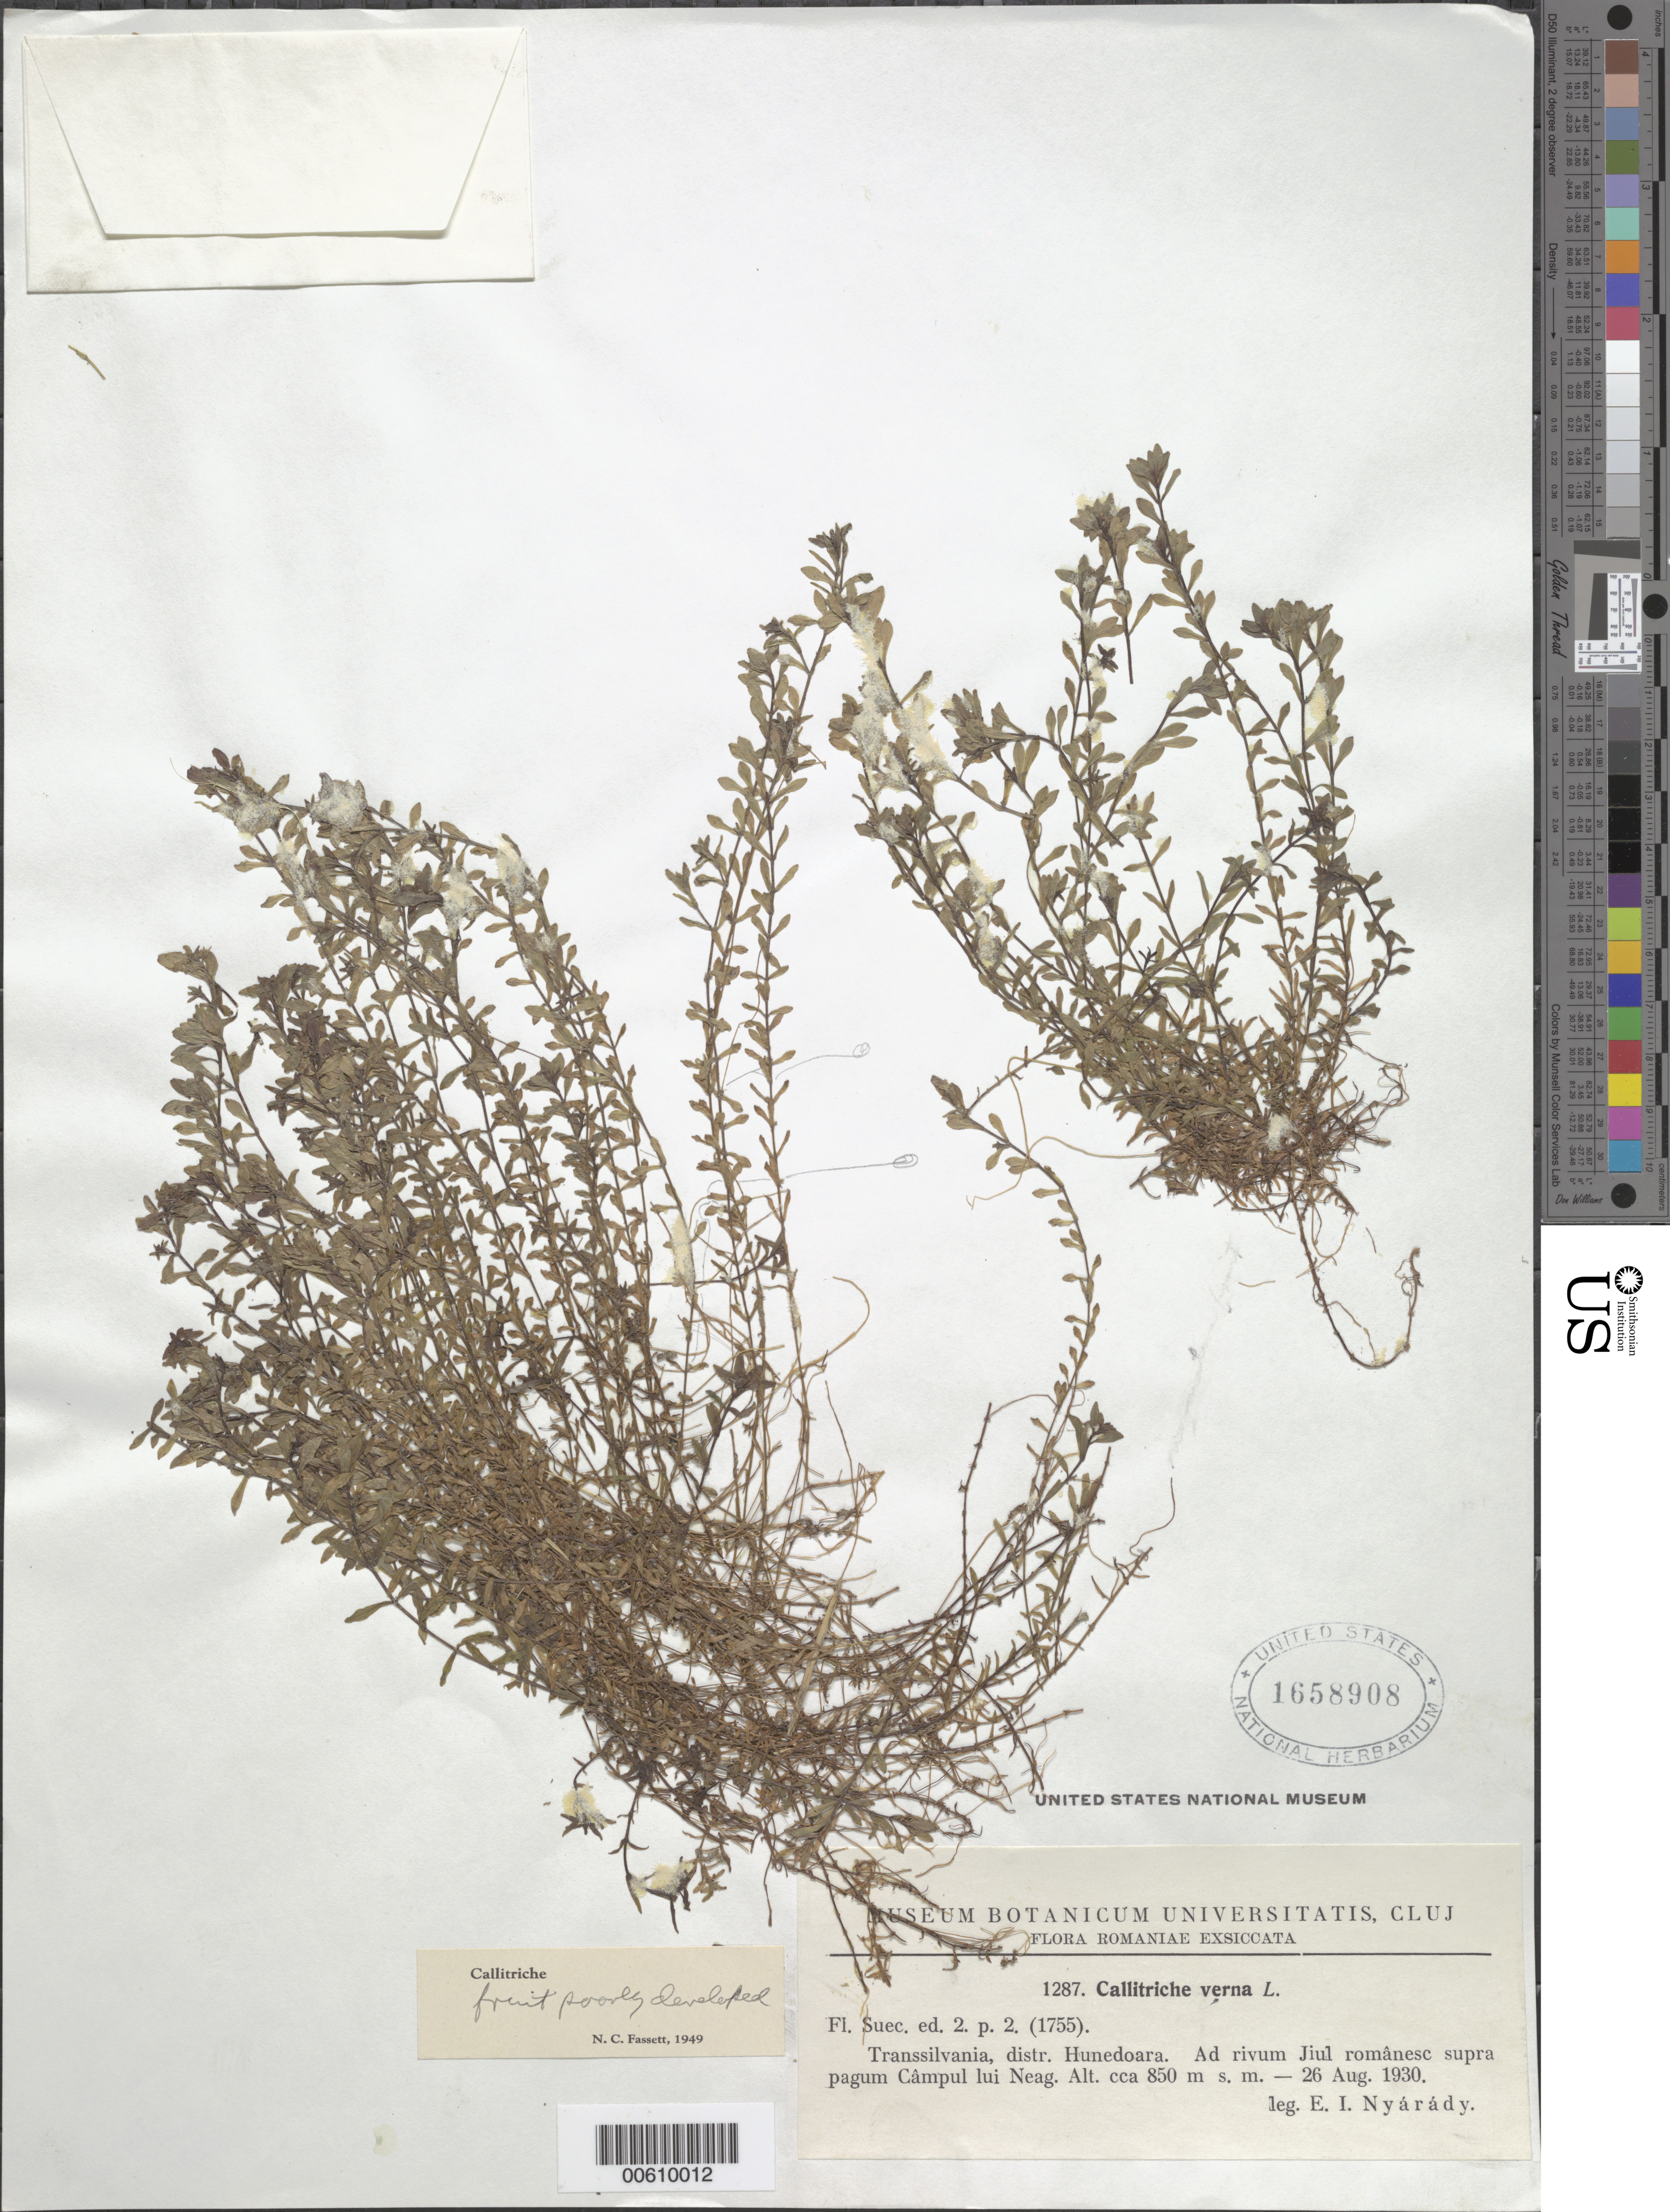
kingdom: Plantae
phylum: Tracheophyta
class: Magnoliopsida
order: Lamiales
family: Plantaginaceae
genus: Callitriche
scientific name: Callitriche verna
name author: L.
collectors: E. Nyärädy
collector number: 1287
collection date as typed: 26 Aug 1930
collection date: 1930-08-26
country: Romania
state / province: Hunedoara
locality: Transsilvania, Hunedoara dist.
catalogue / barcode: US 1658908